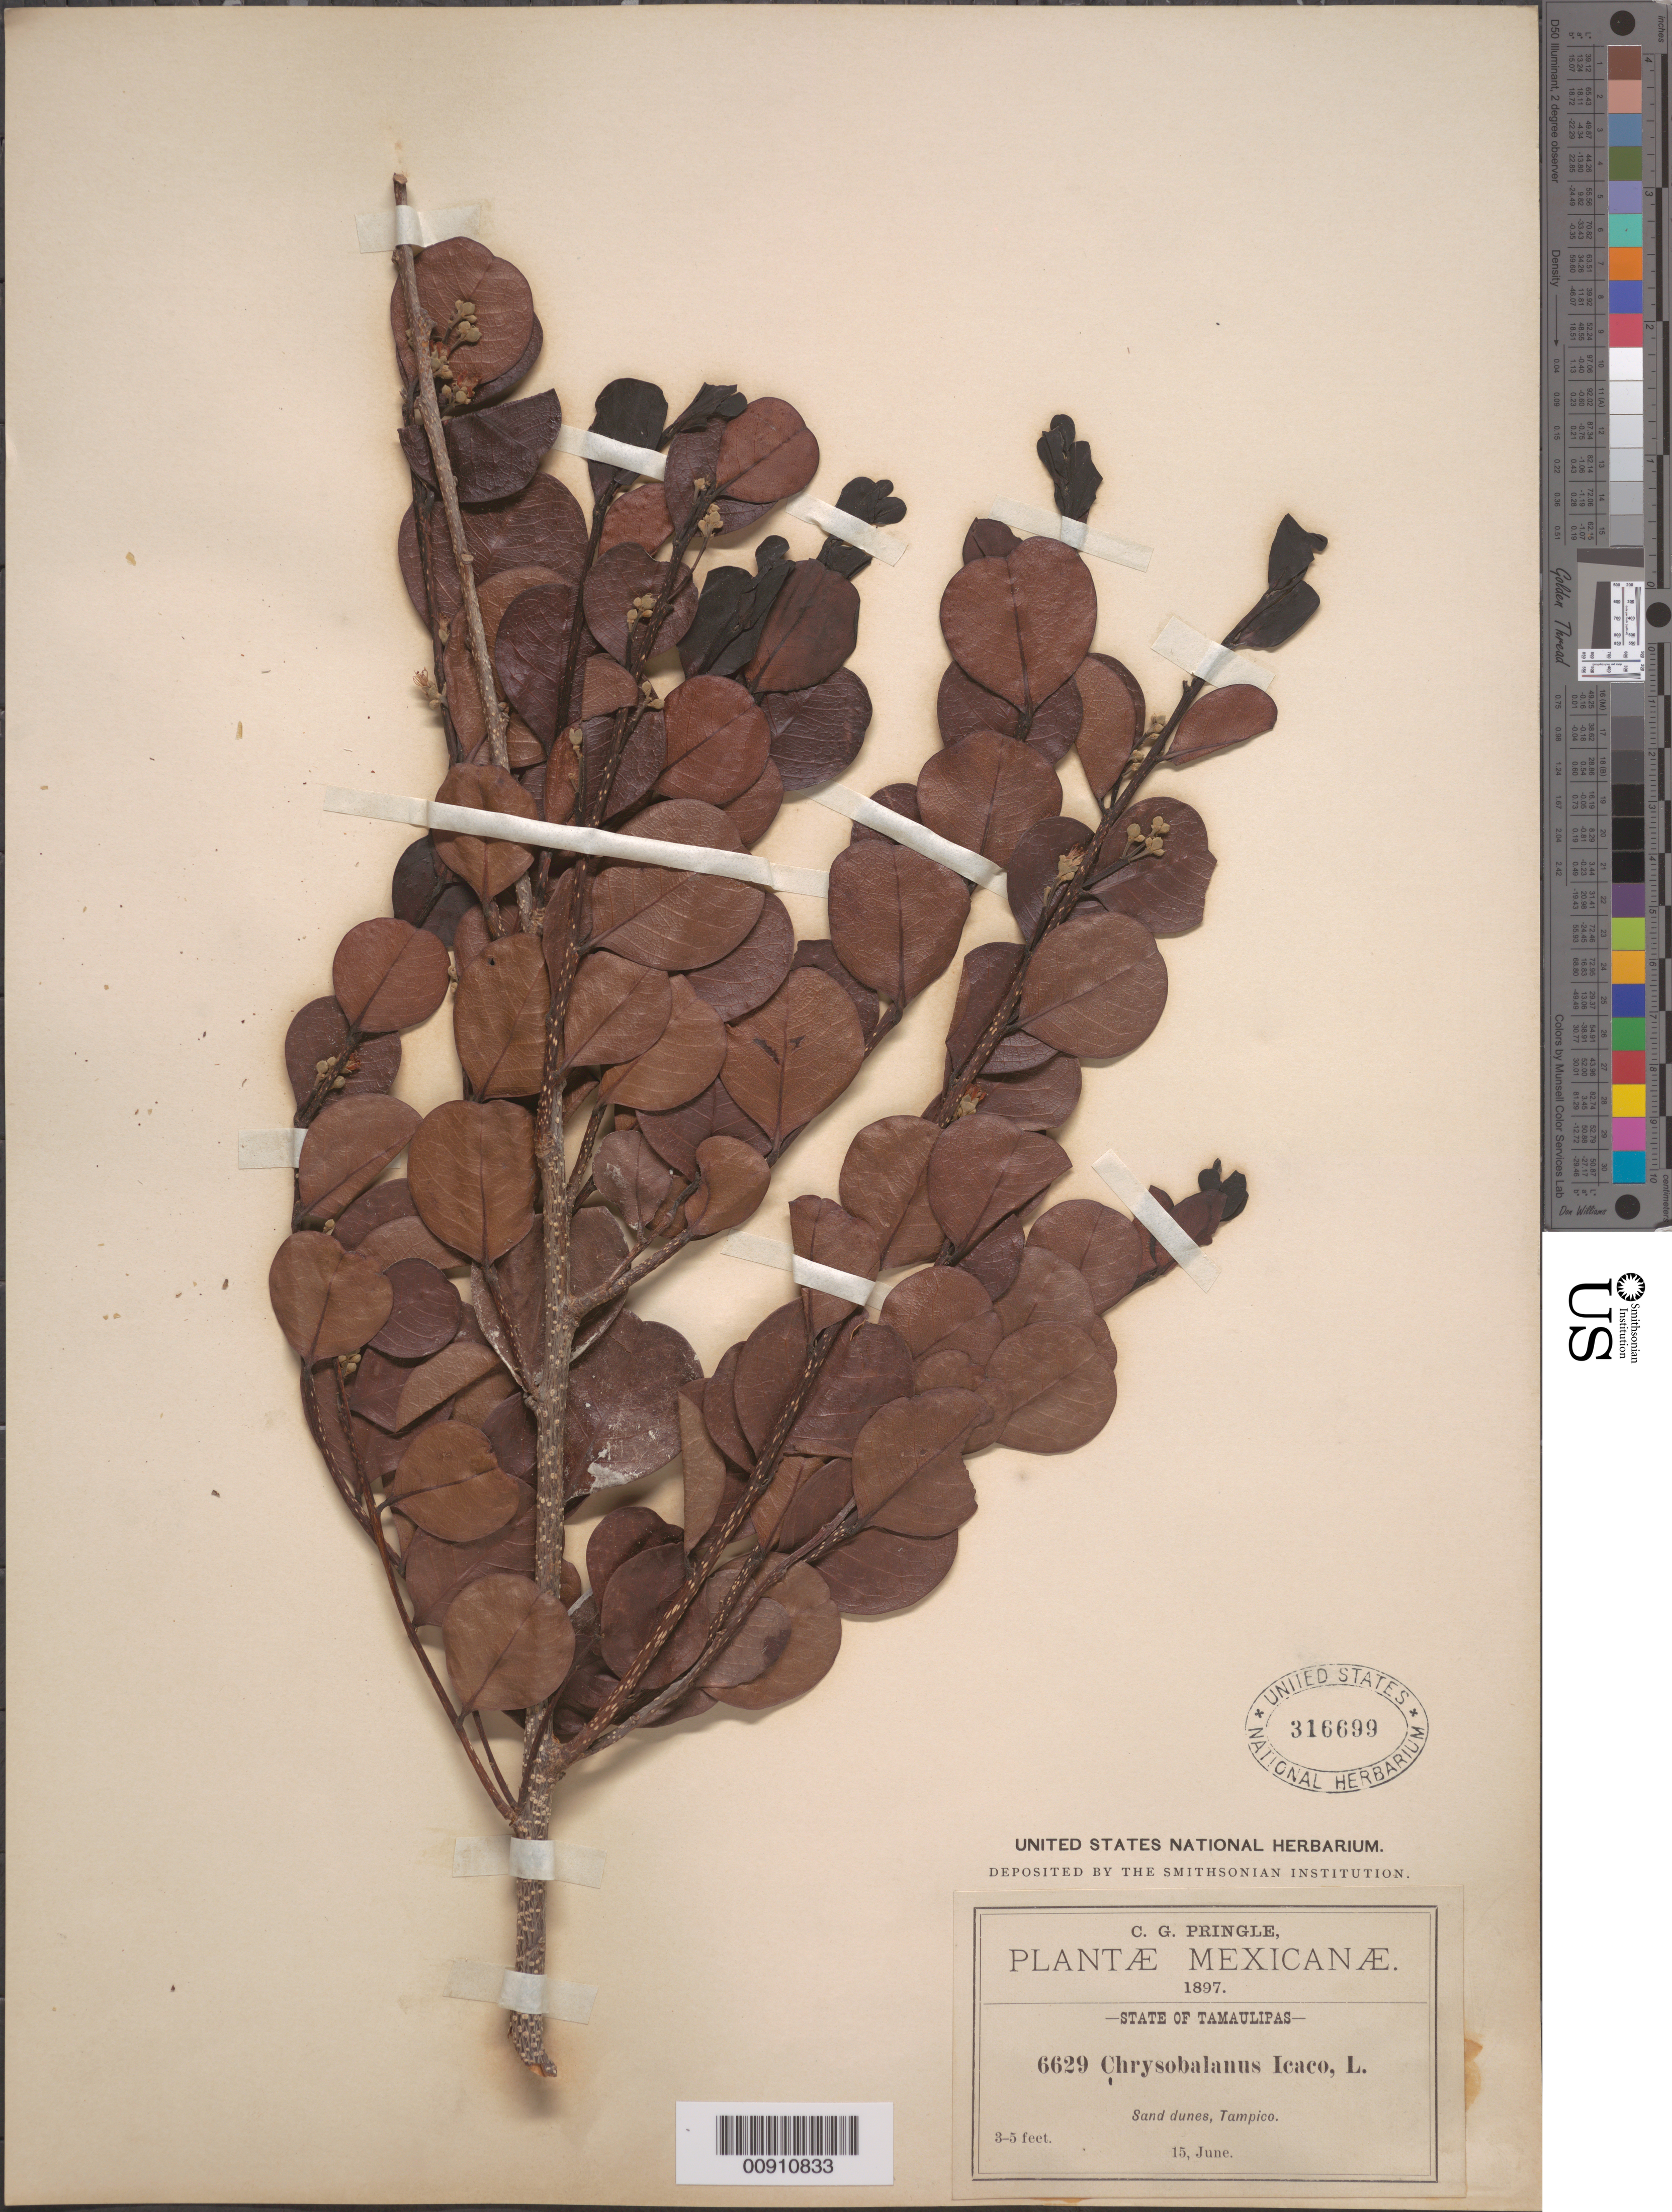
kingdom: Plantae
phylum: Tracheophyta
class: Magnoliopsida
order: Malpighiales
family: Chrysobalanaceae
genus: Chrysobalanus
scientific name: Chrysobalanus icaco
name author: L.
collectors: C. G. Pringle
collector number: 6629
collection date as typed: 15 Jun 1897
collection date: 1897-06-15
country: Mexico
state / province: Tamaulipas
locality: Tampico, State of Tamaulipas.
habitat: Sand dunes.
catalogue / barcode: US 316699